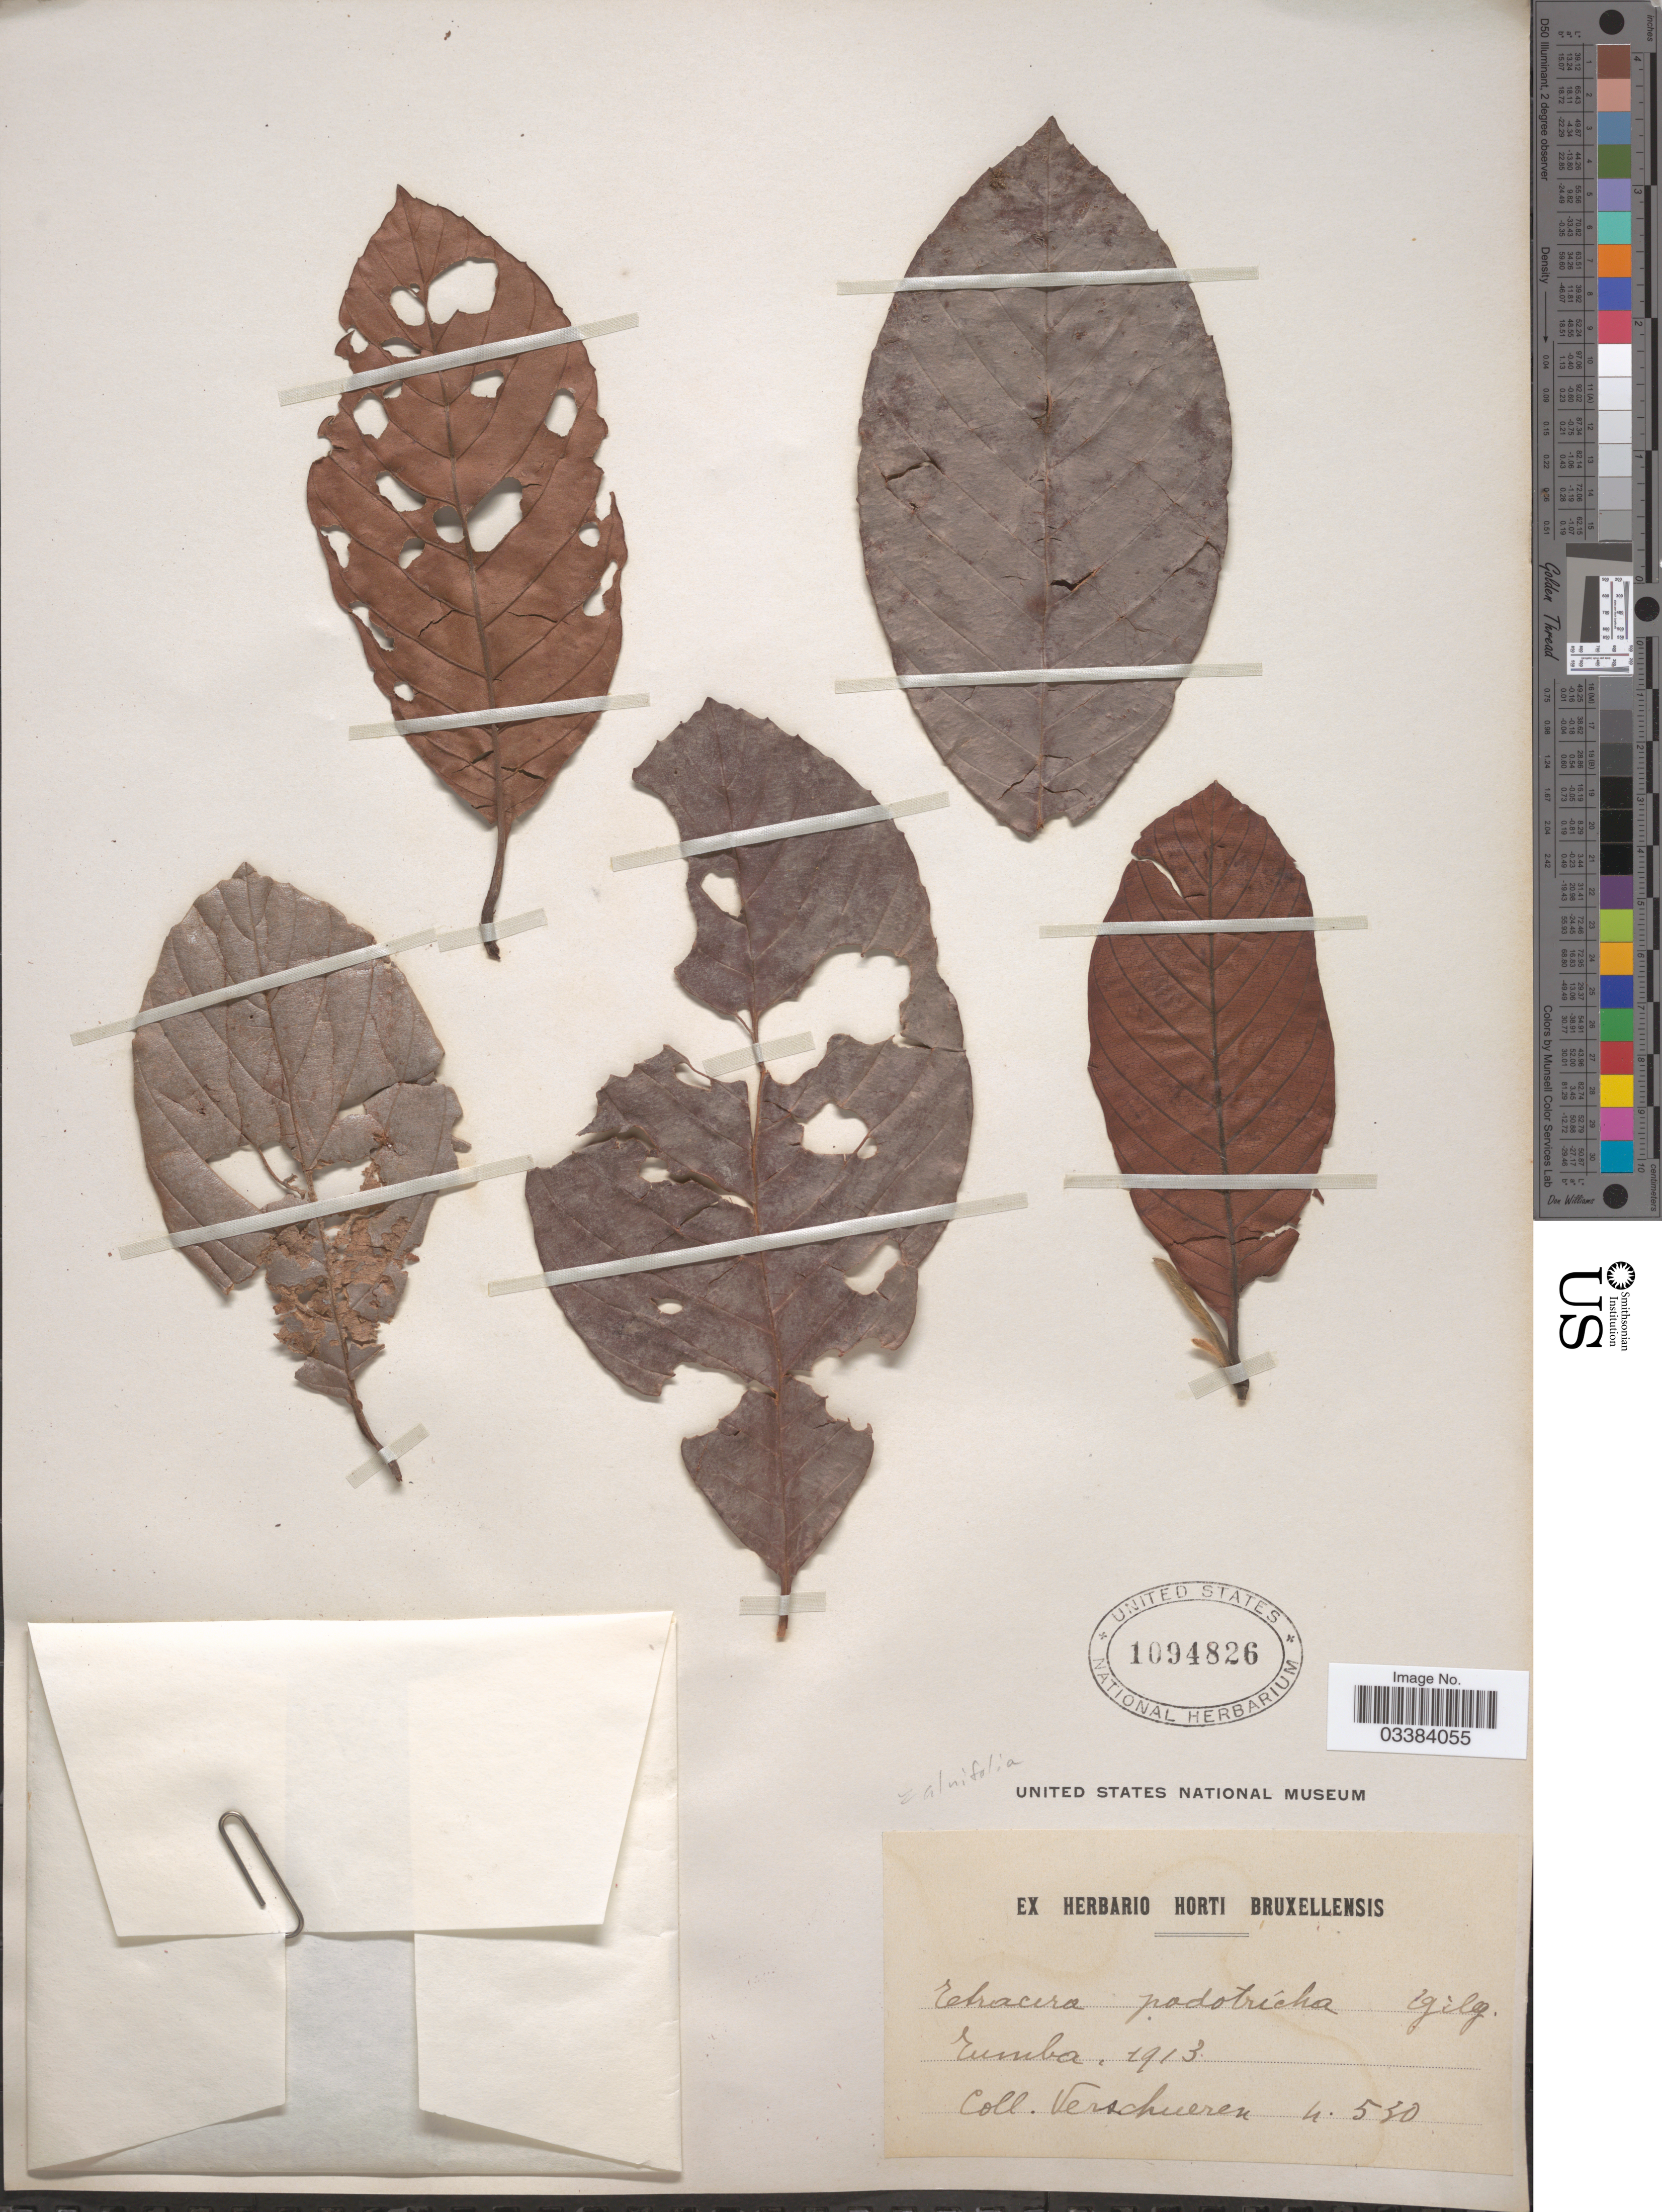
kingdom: Plantae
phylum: Tracheophyta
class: Magnoliopsida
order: Dilleniales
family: Dilleniaceae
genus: Tetracera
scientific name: Tetracera alnifolia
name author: Willd.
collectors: Verschueren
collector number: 4530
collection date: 1913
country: Congo, Democratic Republic of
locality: Tumba.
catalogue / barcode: US 1094826